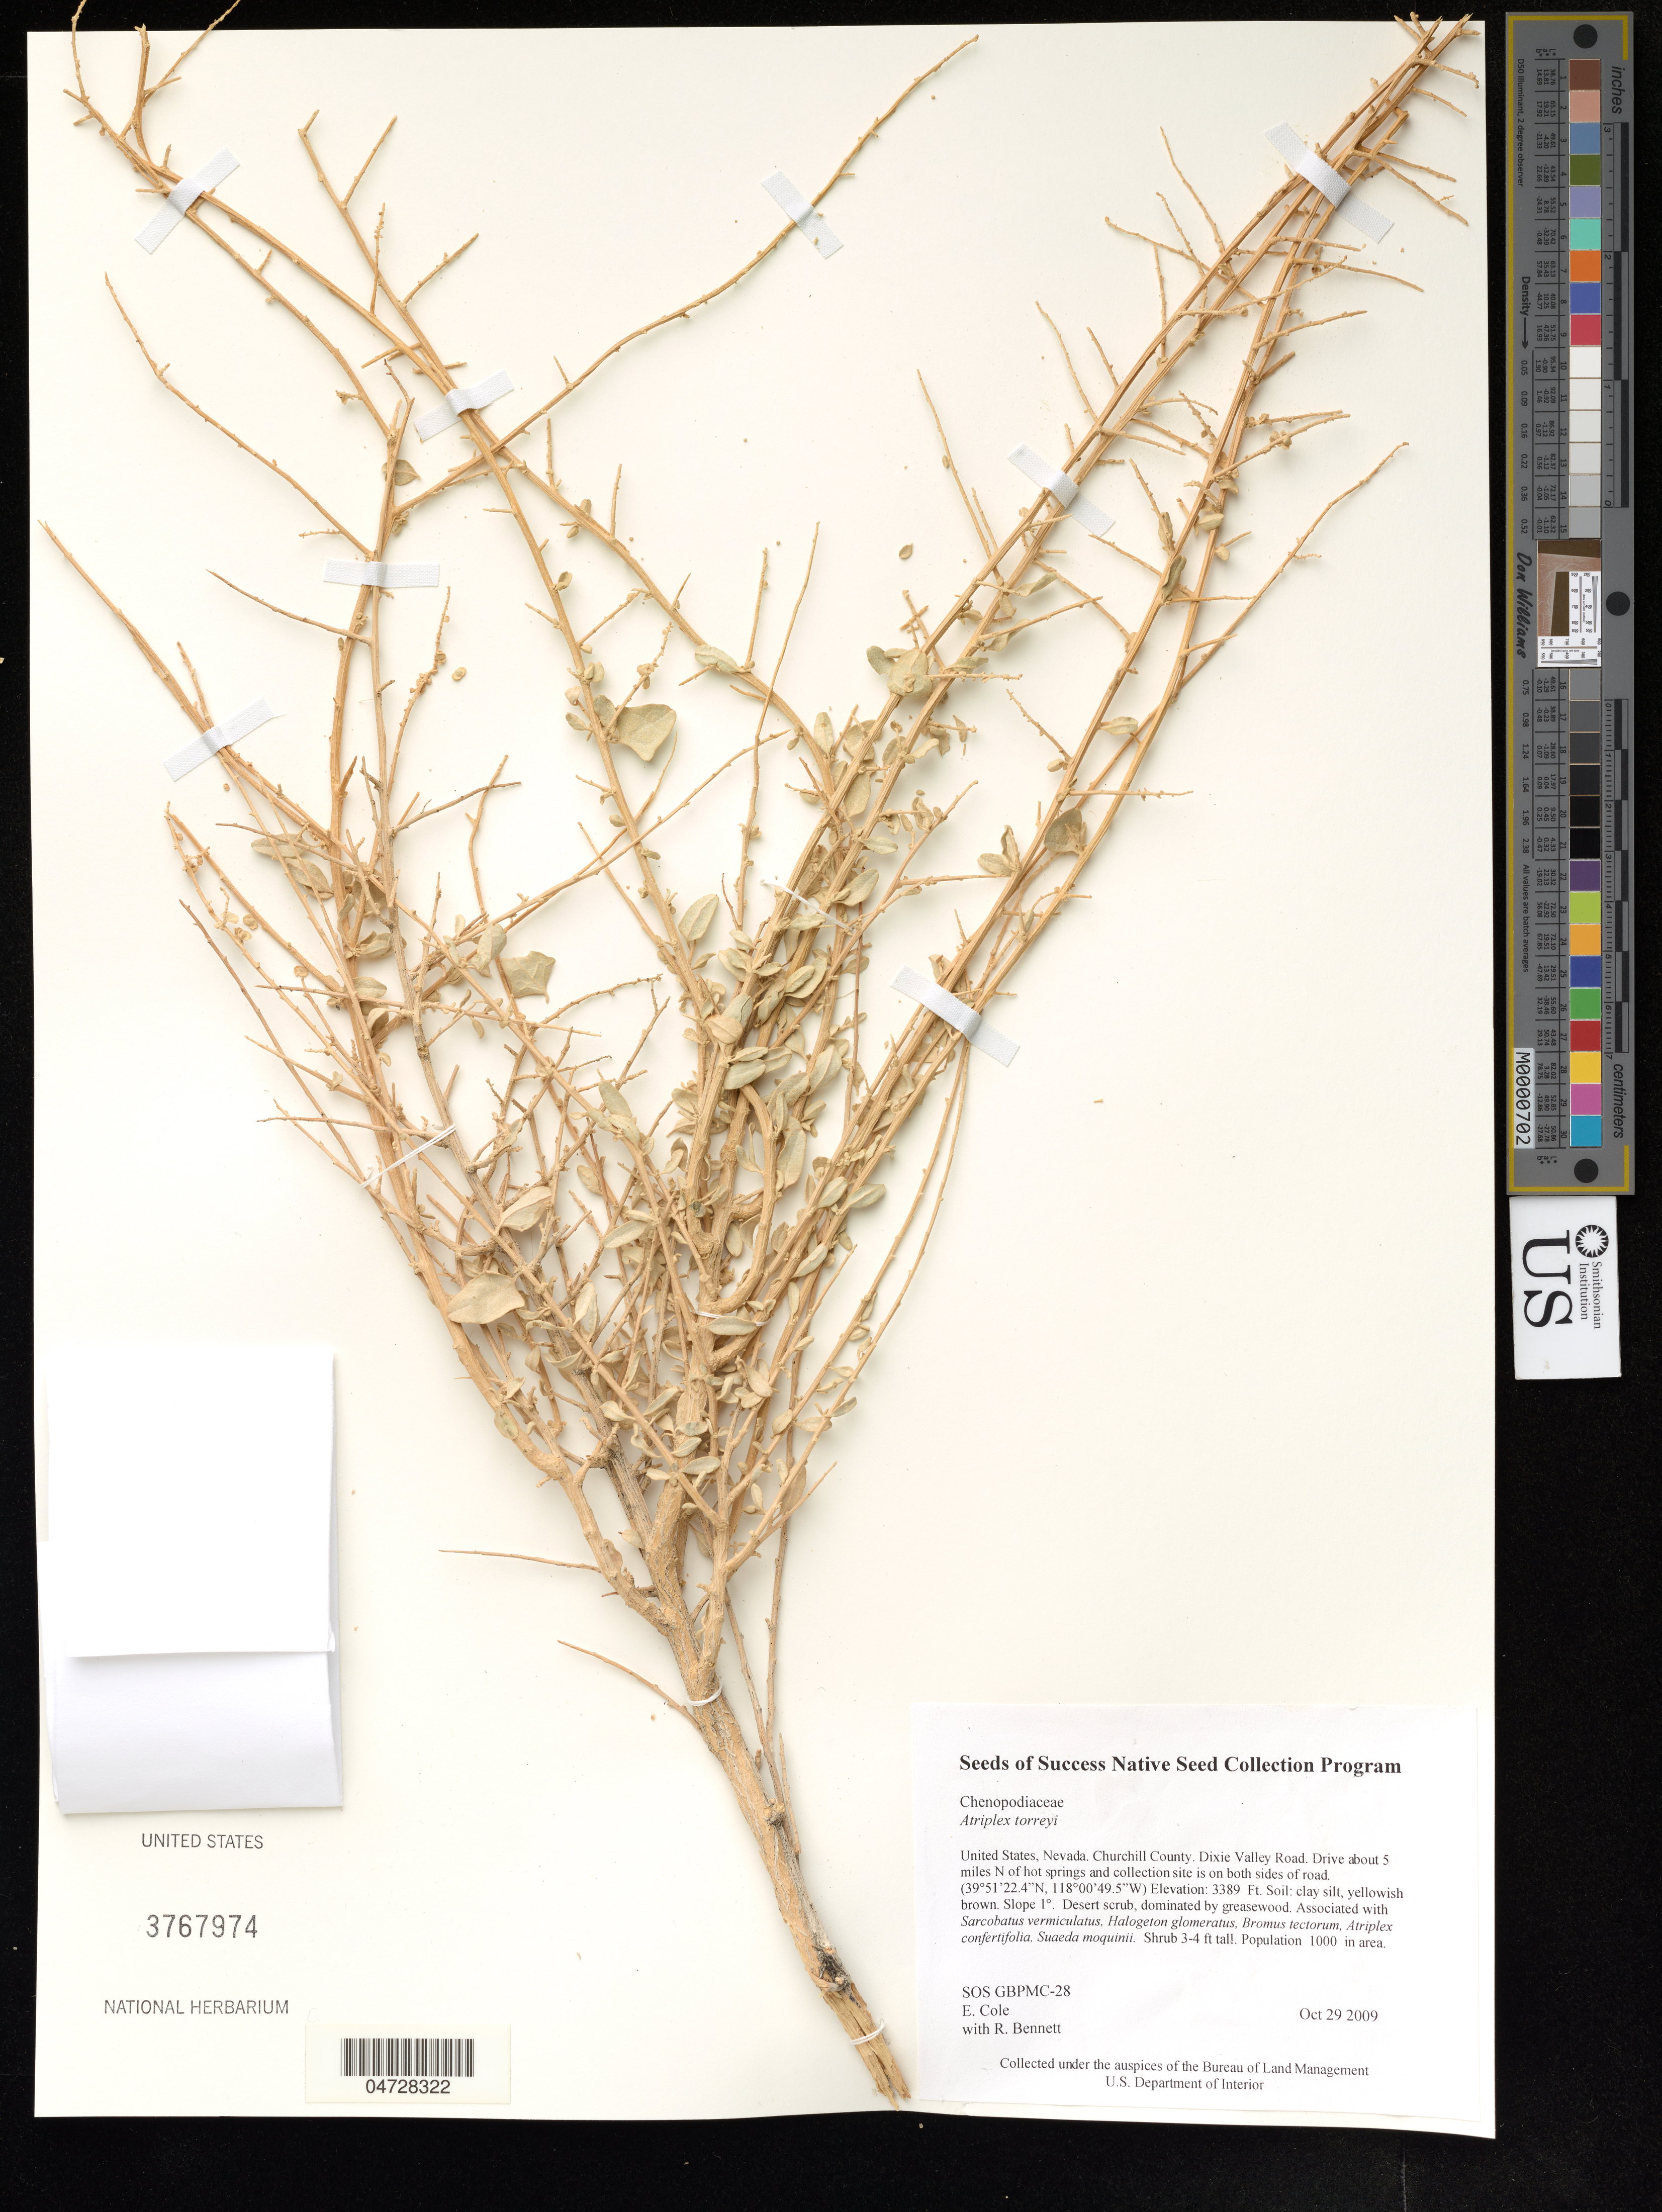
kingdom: Plantae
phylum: Tracheophyta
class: Magnoliopsida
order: Caryophyllales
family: Amaranthaceae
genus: Atriplex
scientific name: Atriplex torreyi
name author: (S. Watson) S. Watson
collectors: E. Cole & R. Bennett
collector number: SOS GBPMC-28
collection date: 2009-10-29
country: United States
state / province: Nevada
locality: Churchill County. Dixie Valley Road. Drive about 5 miles N of hot springs and collection site is on both sides of road.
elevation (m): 1033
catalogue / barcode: US 3767974